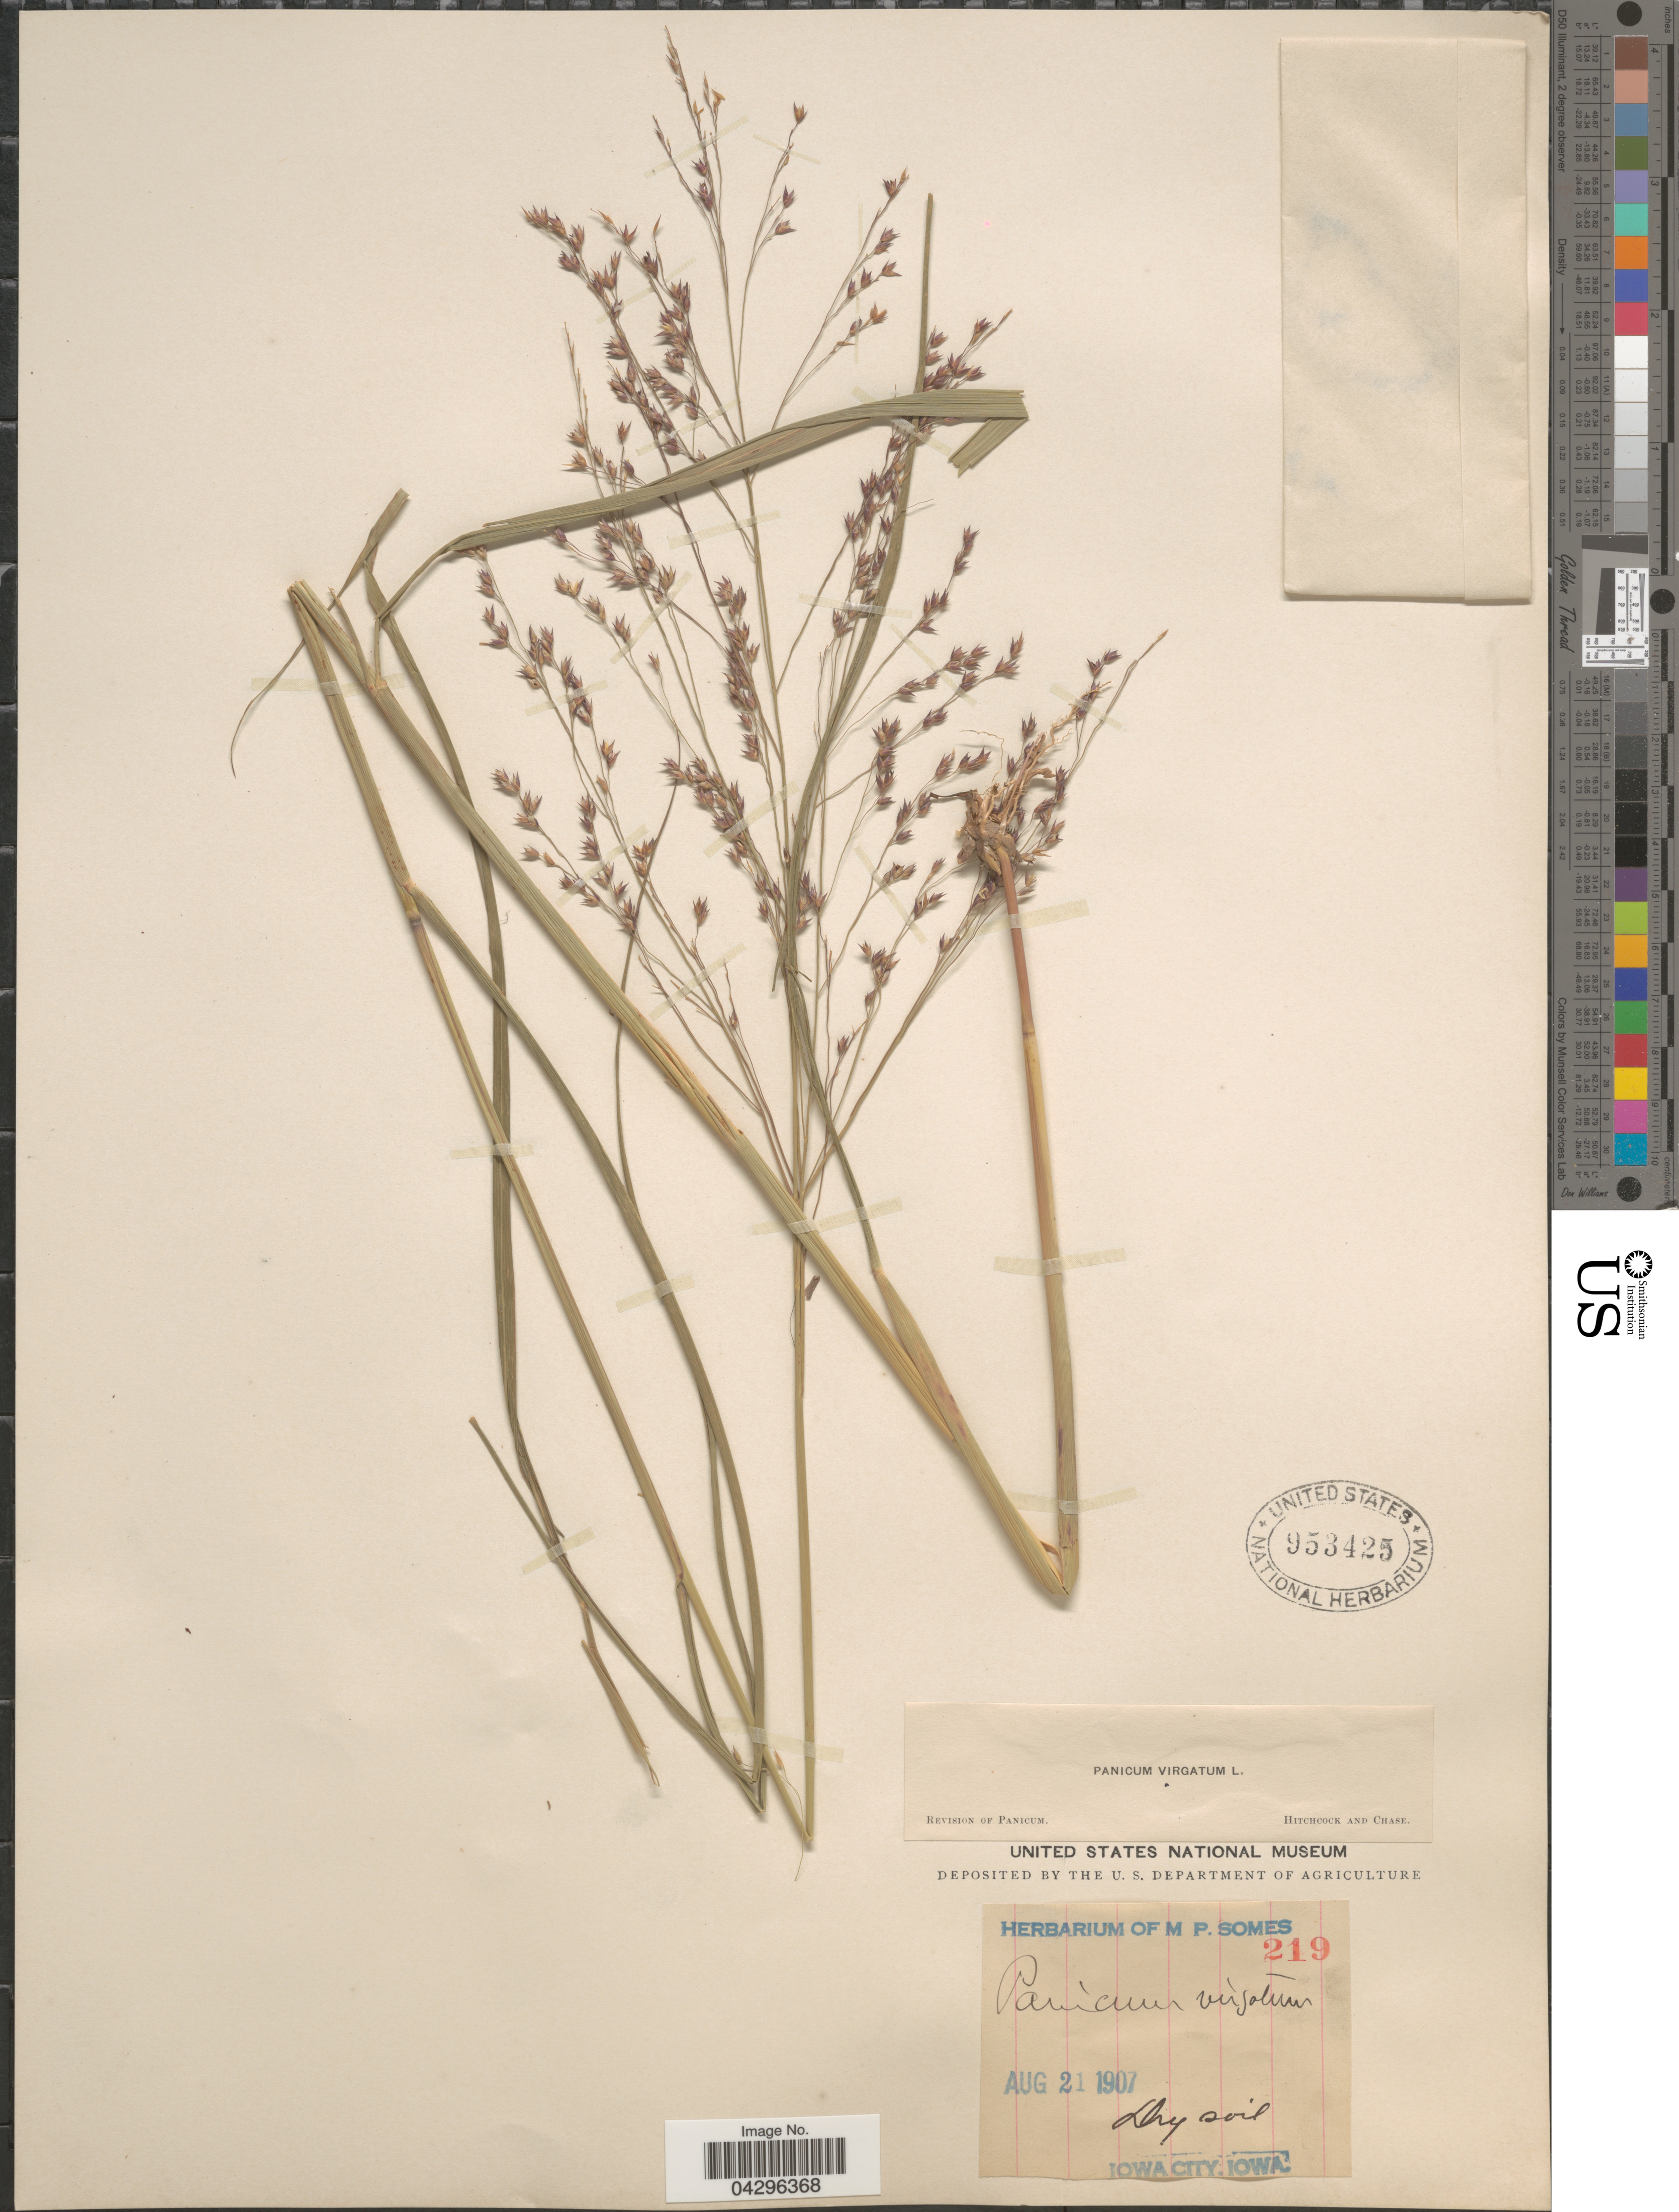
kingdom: Plantae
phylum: Tracheophyta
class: Liliopsida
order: Poales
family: Poaceae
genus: Panicum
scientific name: Panicum virgatum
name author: L.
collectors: Ex herb. M. P. Somes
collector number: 219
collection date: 1907-08-21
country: United States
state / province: Iowa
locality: Iowa City.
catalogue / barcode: US 953425